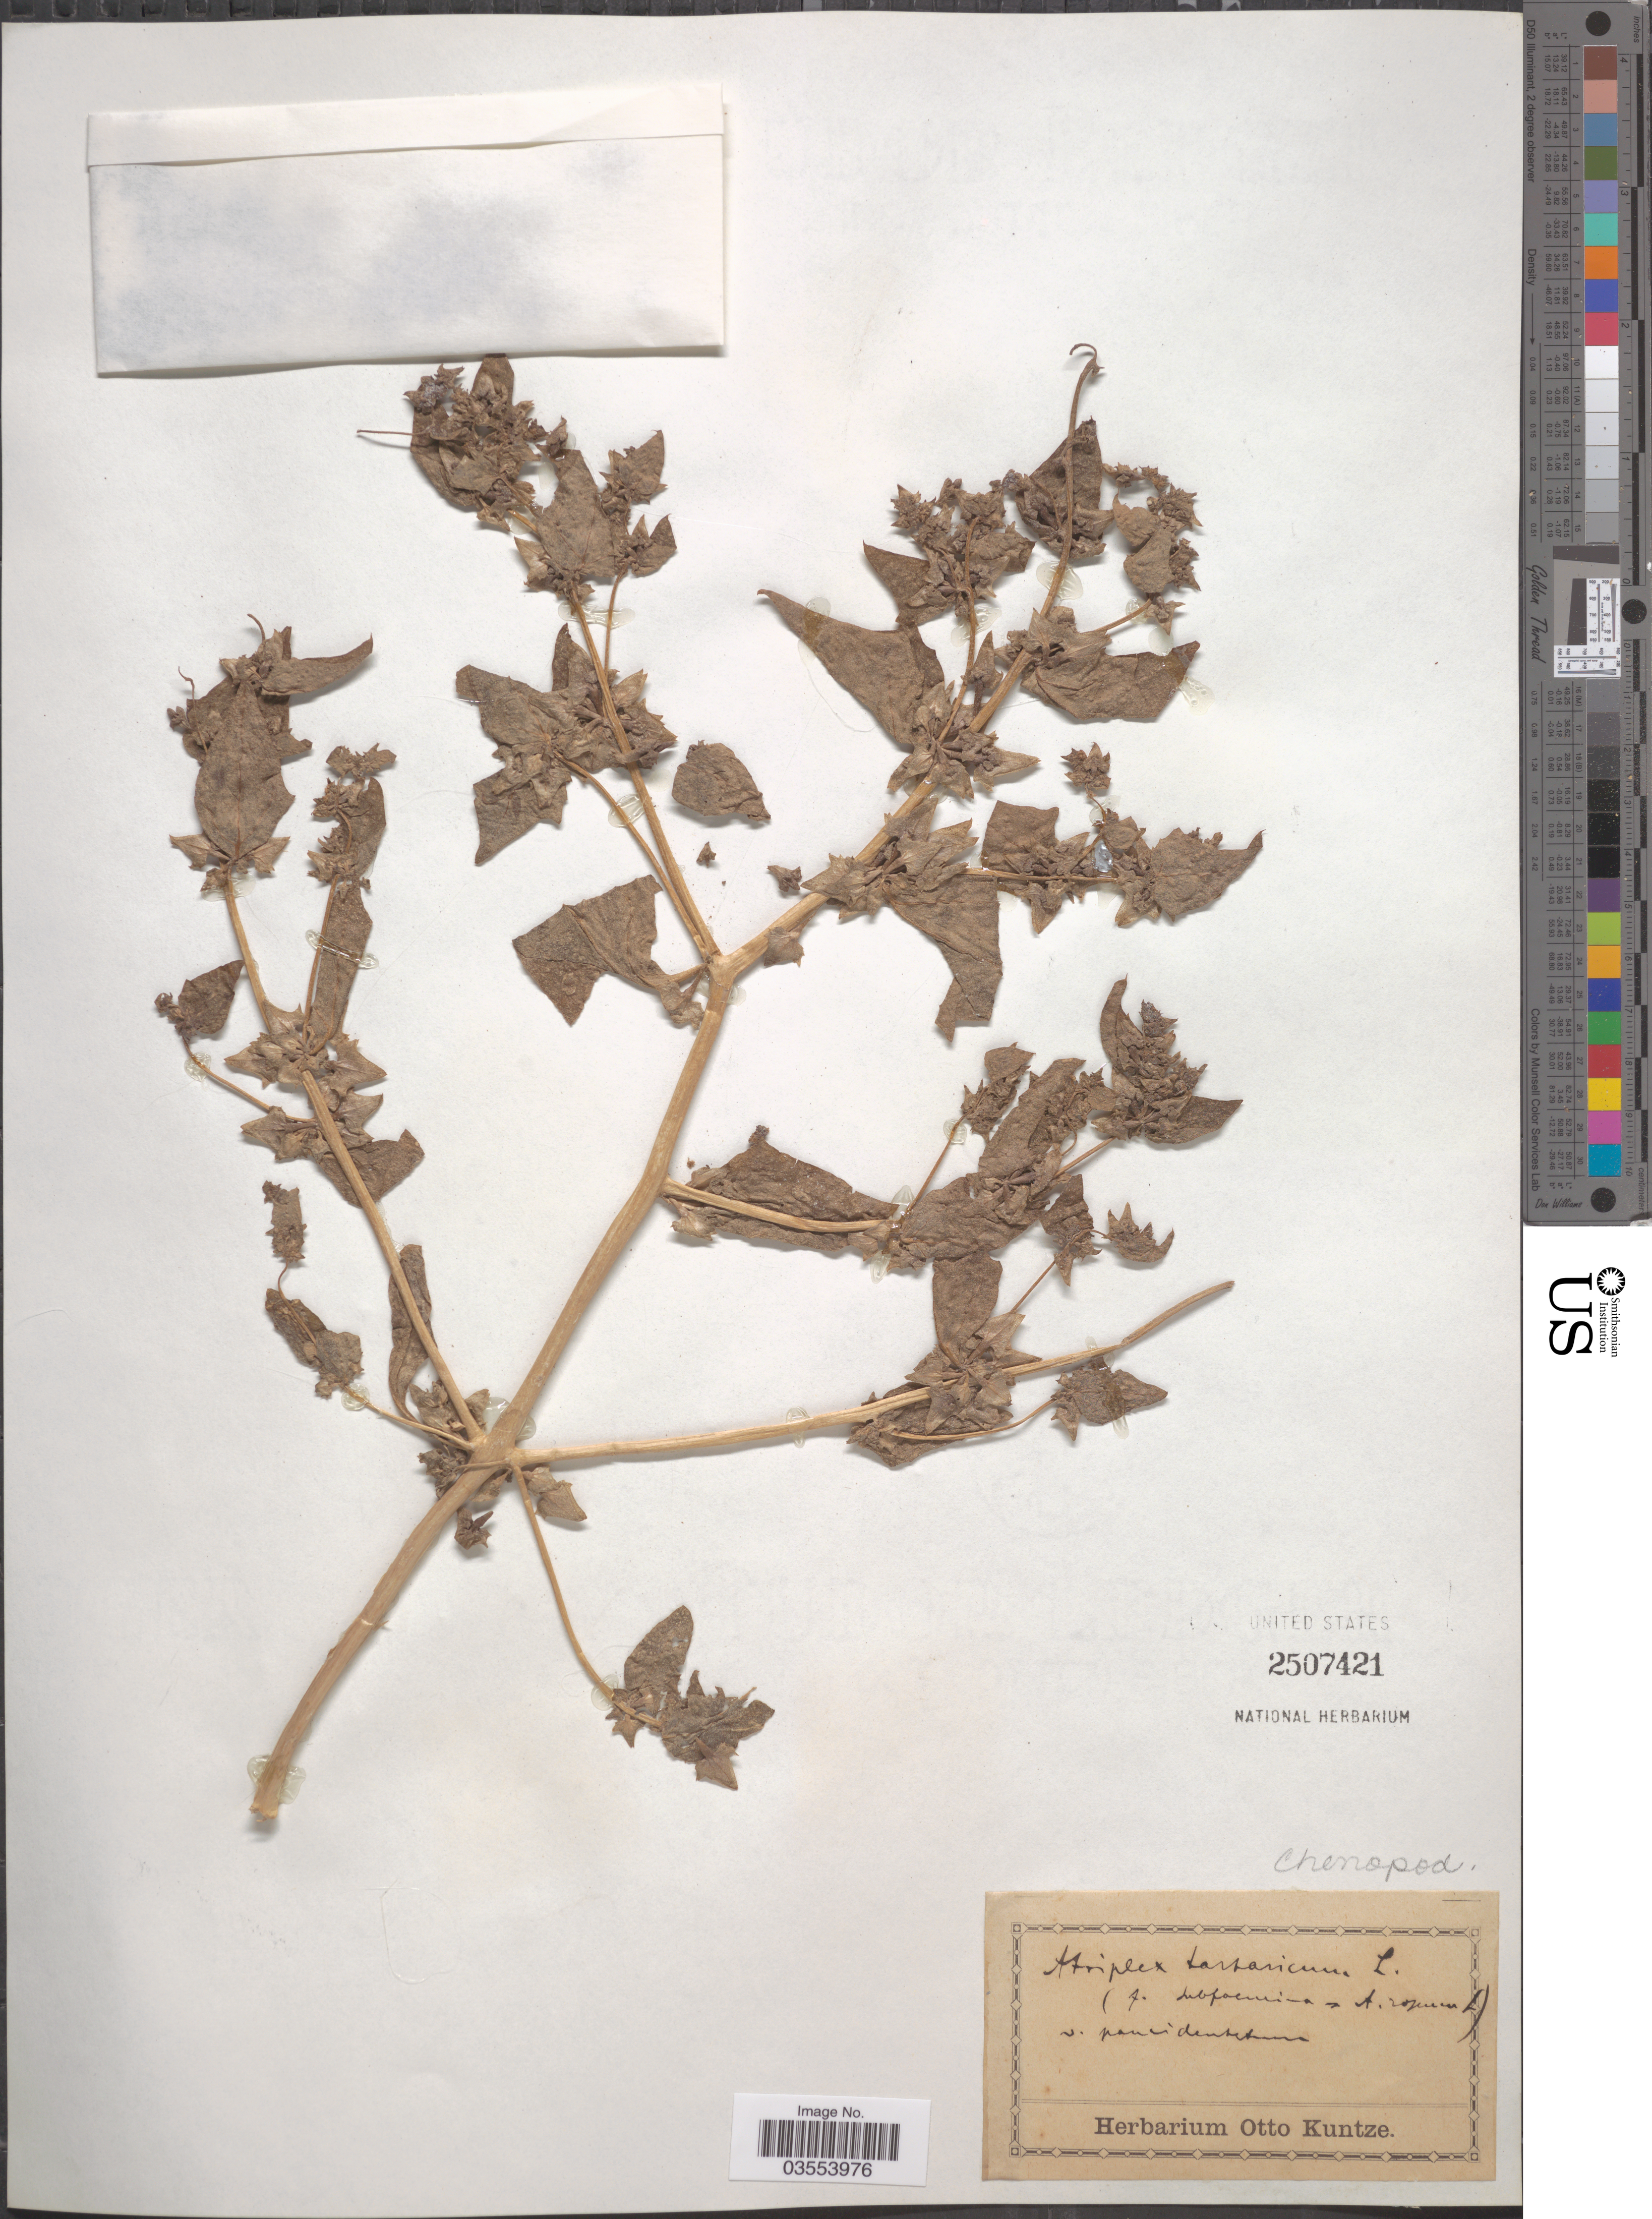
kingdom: Plantae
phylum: Tracheophyta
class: Magnoliopsida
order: Caryophyllales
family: Amaranthaceae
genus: Atriplex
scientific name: Atriplex tatarica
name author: L.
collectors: ex herb. Otto Kuntze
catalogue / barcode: US 2507421